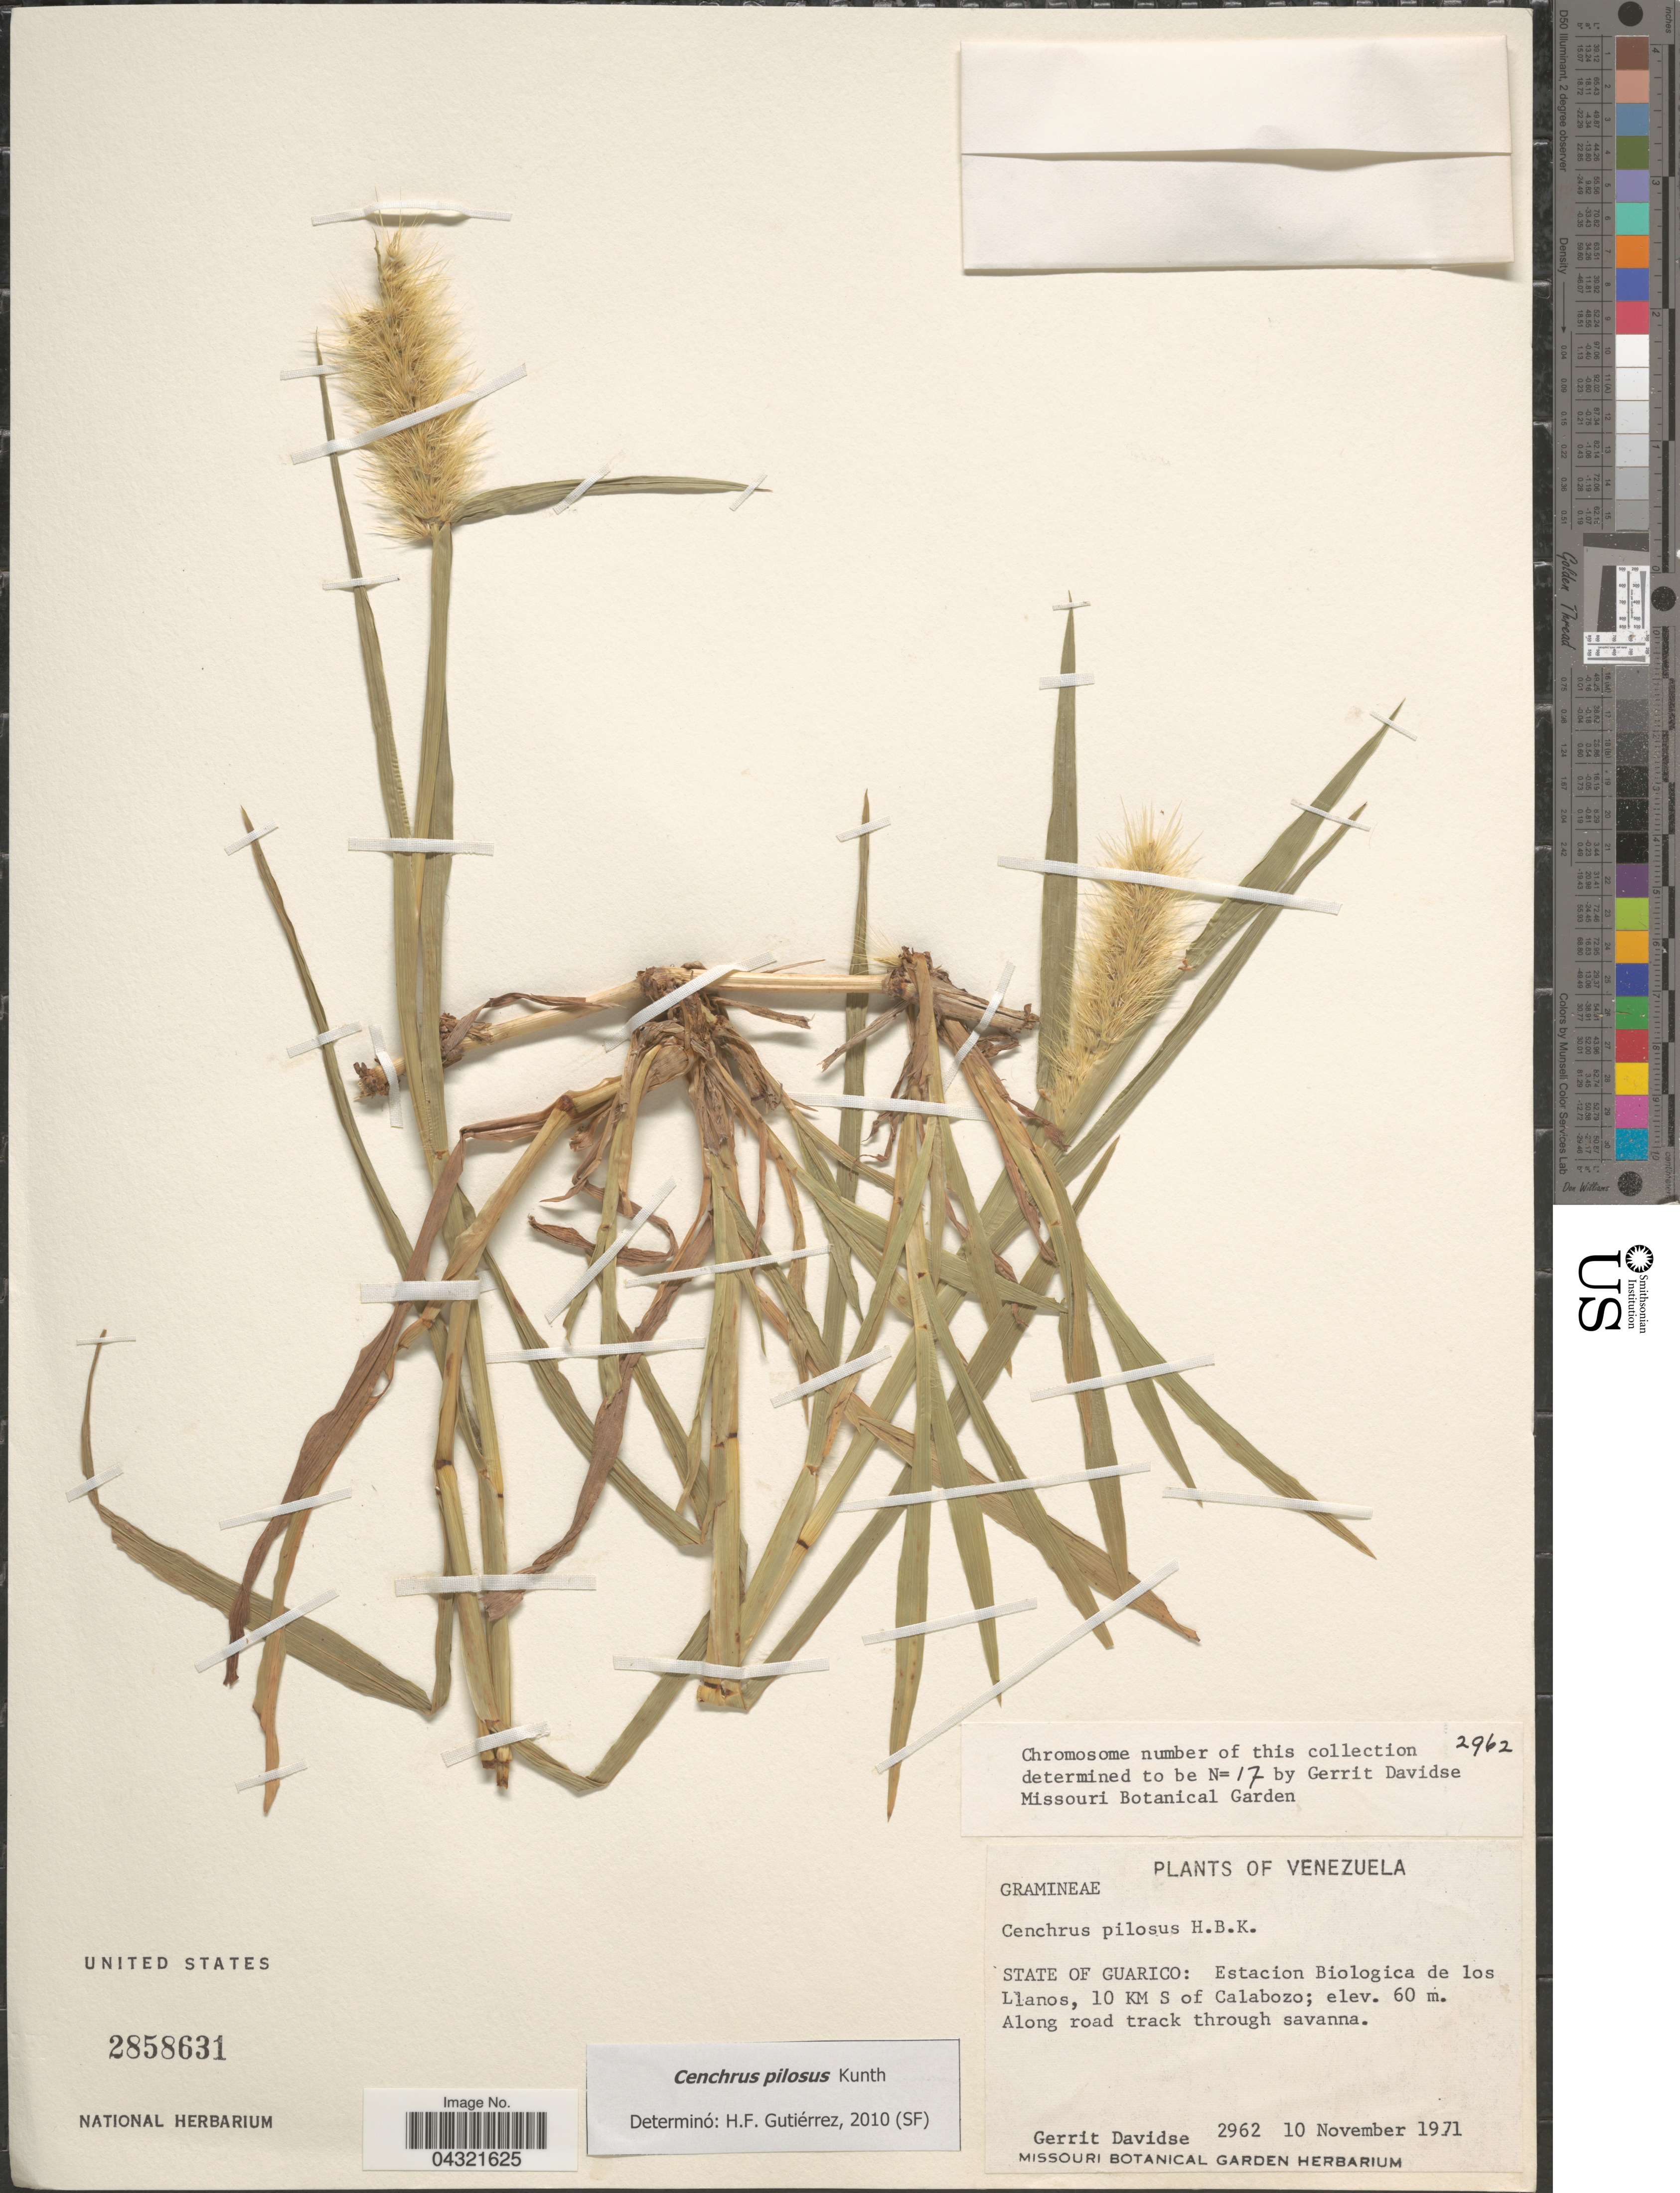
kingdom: Plantae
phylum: Tracheophyta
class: Liliopsida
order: Poales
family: Poaceae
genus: Cenchrus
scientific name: Cenchrus pilosus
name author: Kunth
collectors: G. Davidse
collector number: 2962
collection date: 1971-11-10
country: Venezuela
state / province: Guarico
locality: Estacion Biologica de los Llanos, 10 KM S of Calabozo. Along road track through savanna.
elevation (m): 60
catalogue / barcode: US 2858631